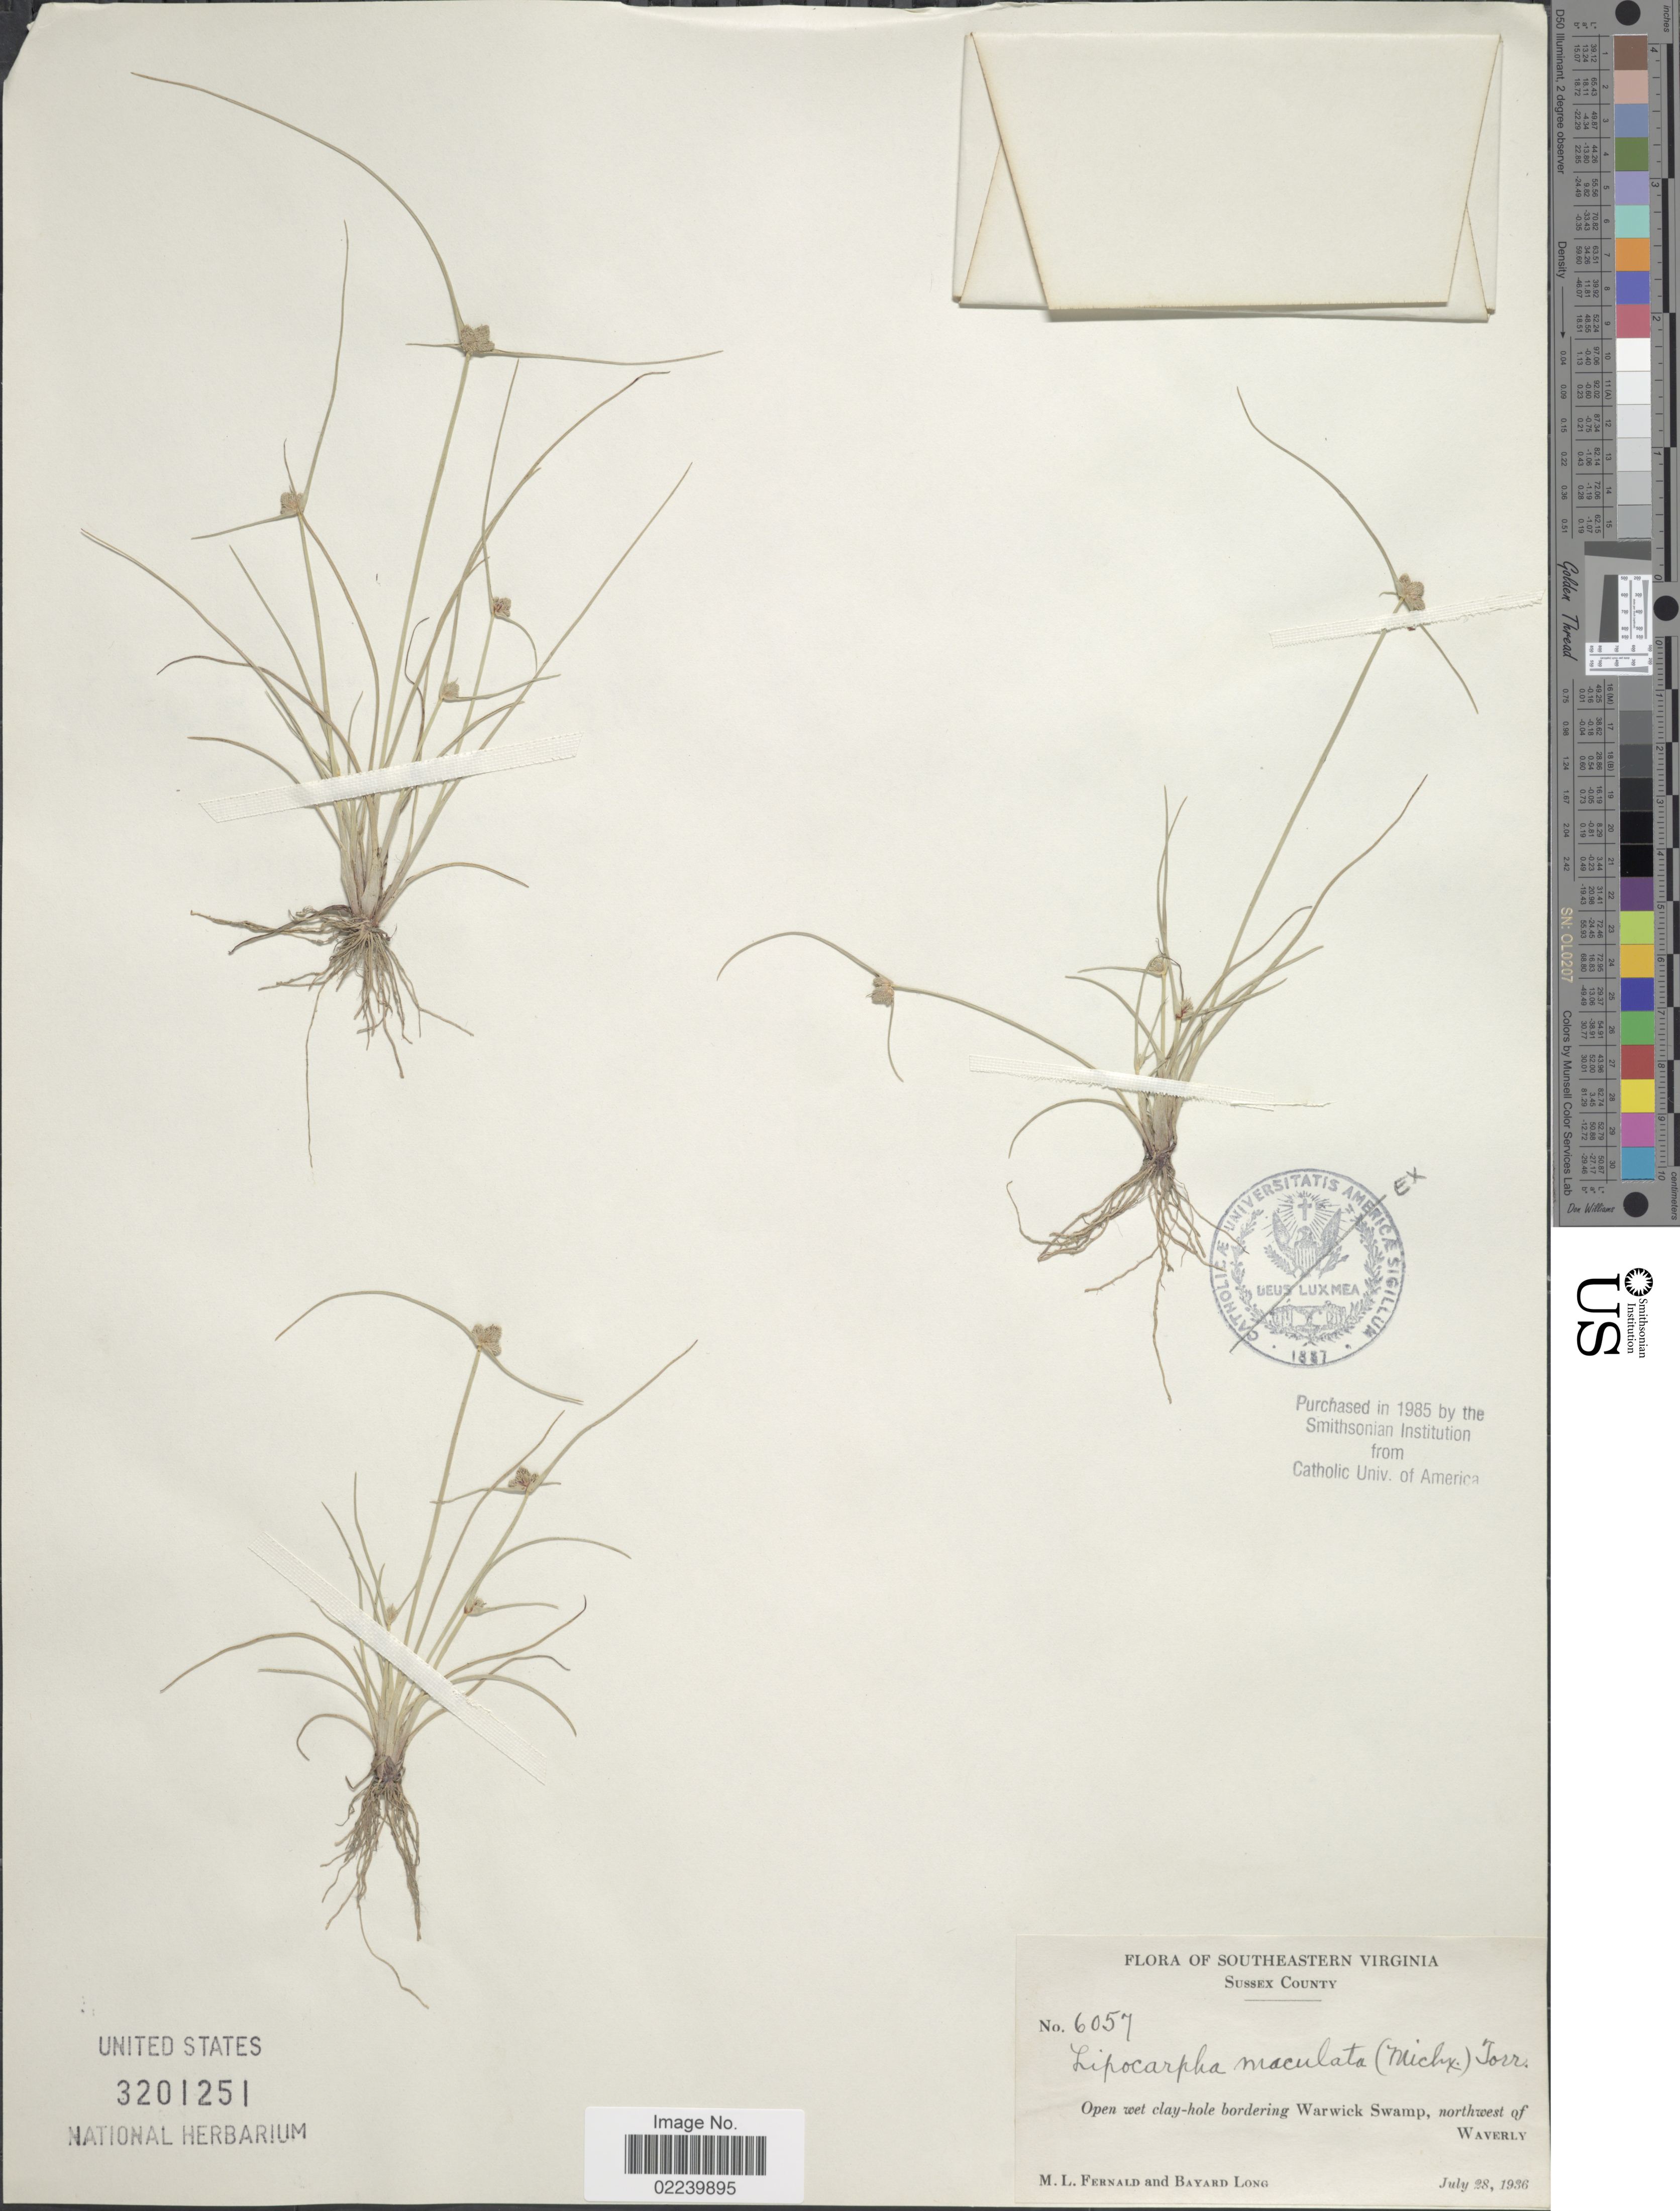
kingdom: Plantae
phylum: Tracheophyta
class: Liliopsida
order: Poales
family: Cyperaceae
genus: Cyperus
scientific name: Cyperus neotropicalis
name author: Alain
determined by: Strong, M. T., (US), Smithsonian Institution - National Museum of Natural History (UNITED STATES)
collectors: M. L. Fernald & B. Long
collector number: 6057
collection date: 1936-07-28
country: United States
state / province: Virginia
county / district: Sussex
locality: Southeastern Virginia, Sussex County, open wet-caly hole bordering Warwick Swamp, northwest of Waverly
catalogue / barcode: US 3201251